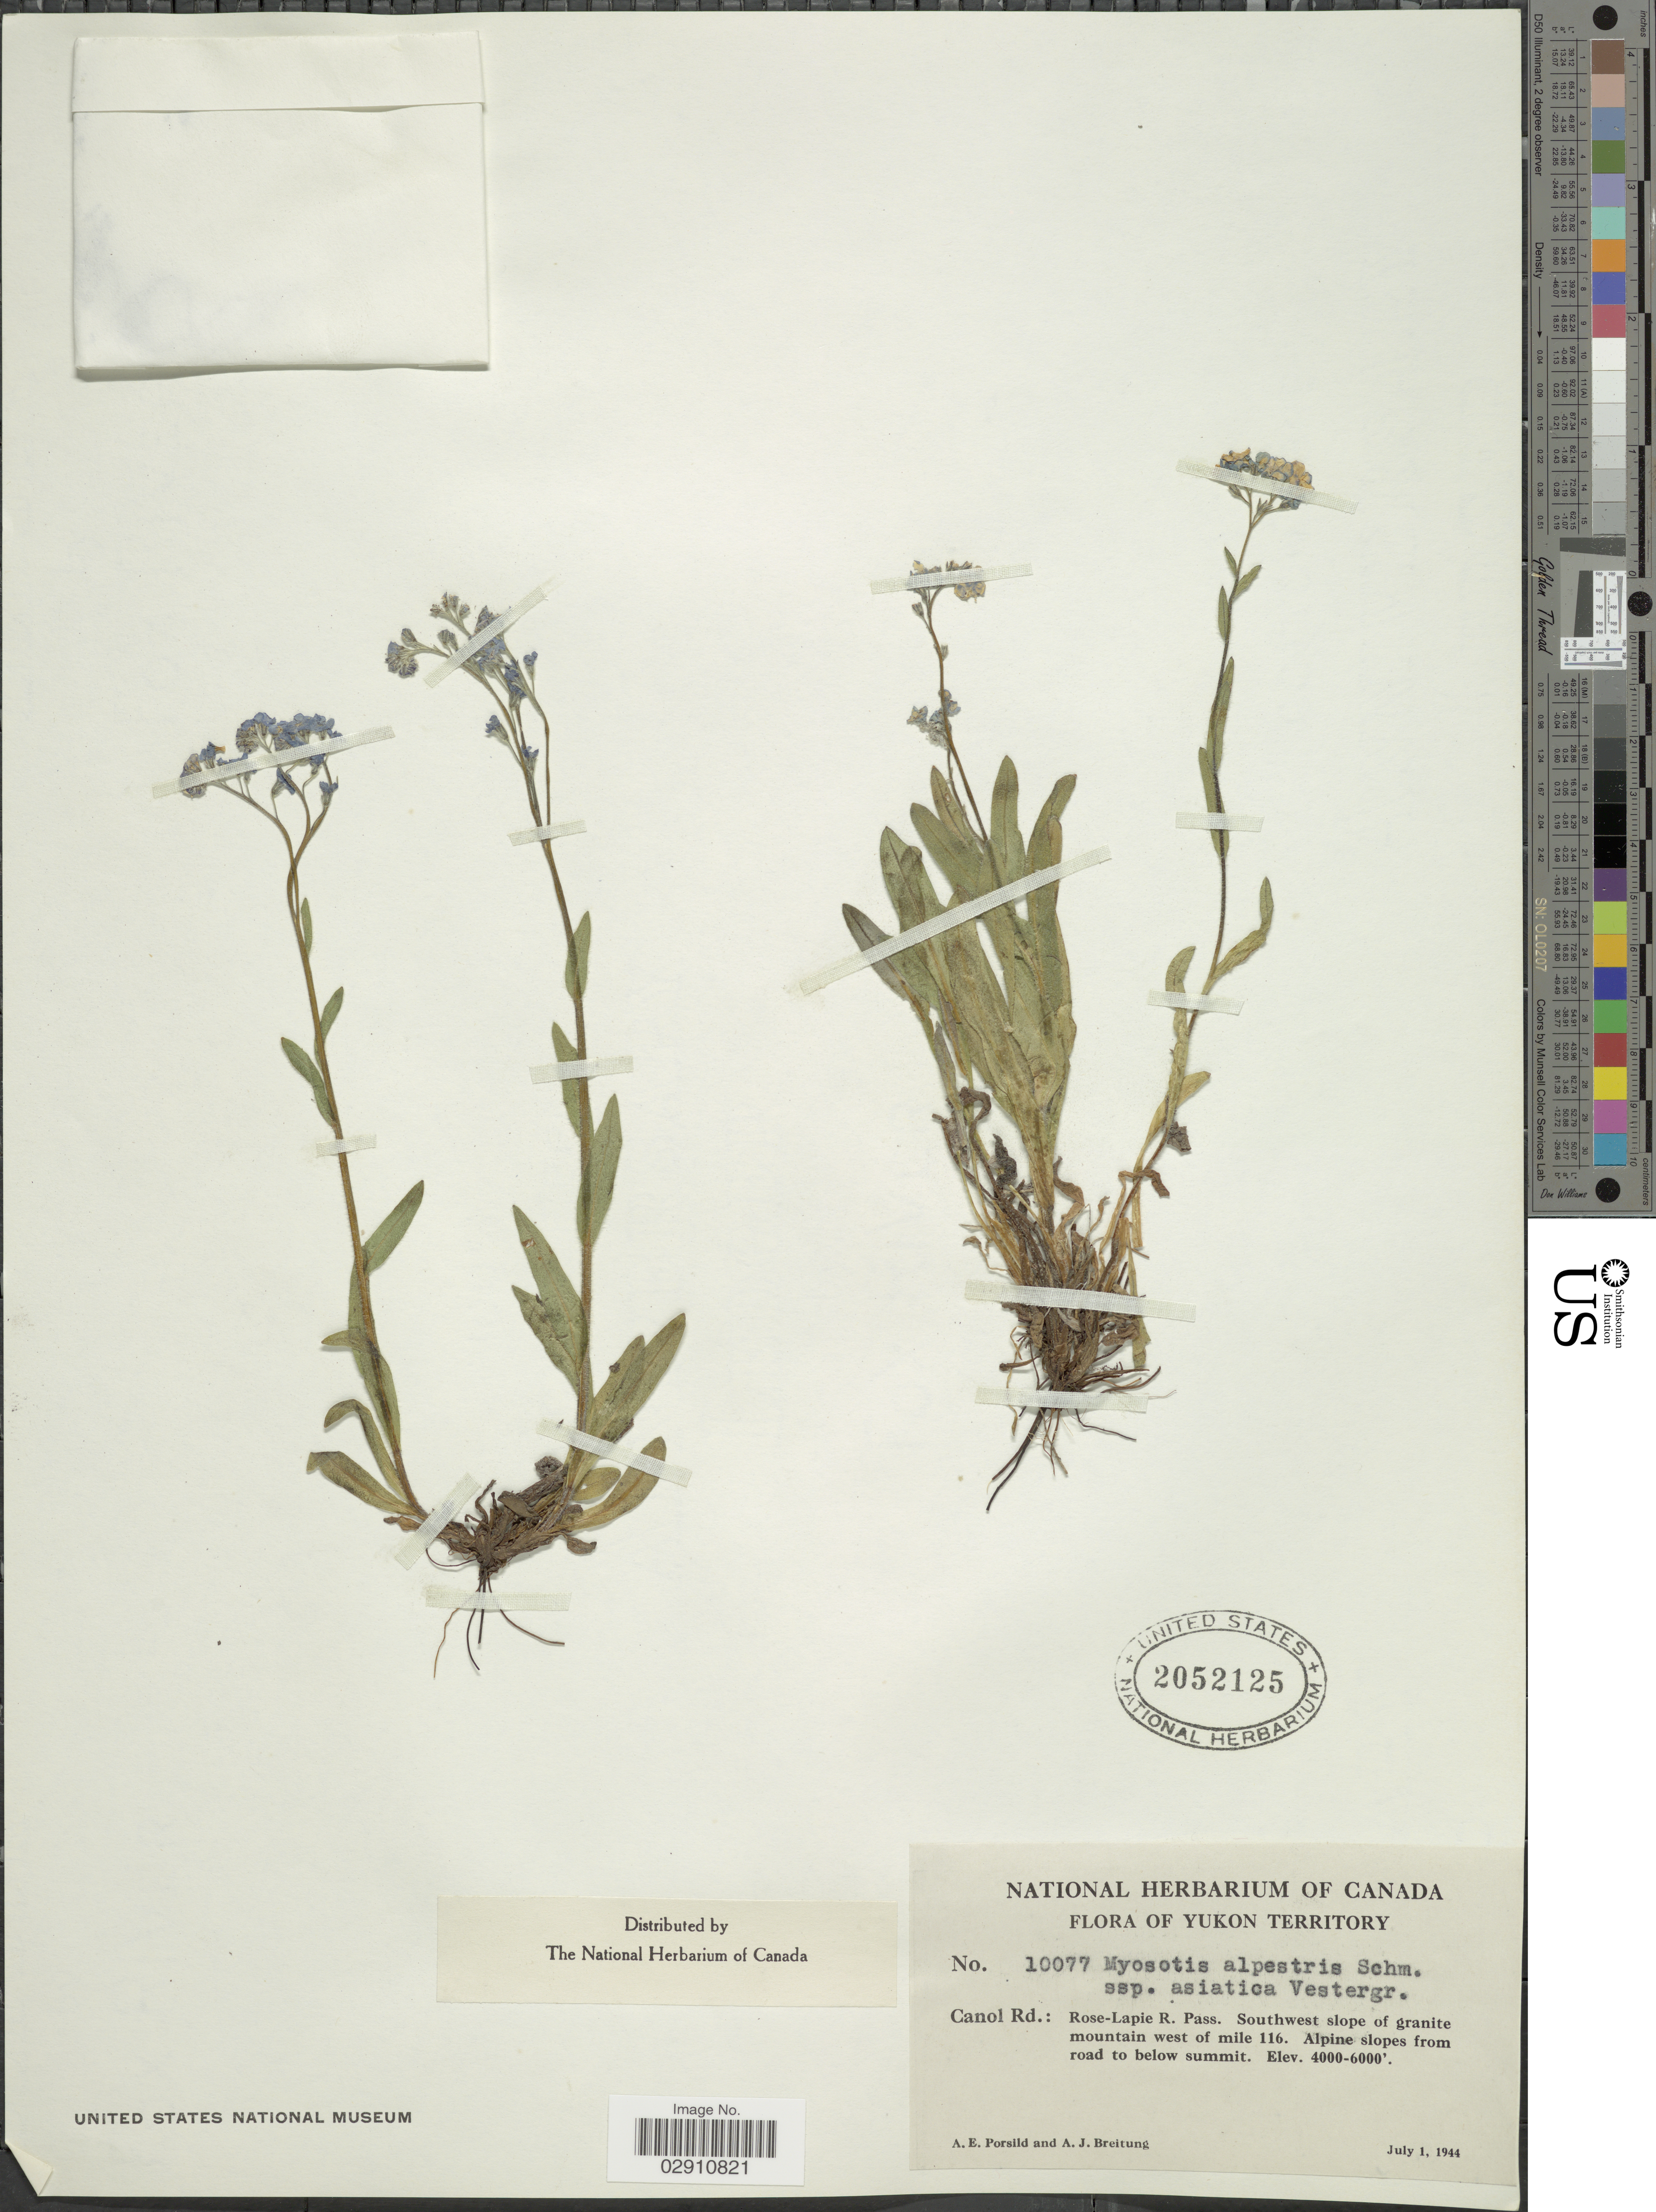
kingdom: Plantae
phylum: Tracheophyta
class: Magnoliopsida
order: Boraginales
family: Boraginaceae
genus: Myosotis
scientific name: Myosotis alpestris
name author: F.W. Schmidt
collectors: A. E. Porsild & A. Breitung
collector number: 10077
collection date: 1944-07-01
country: Canada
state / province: Yukon Territory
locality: Canol Rd.: Rose-Lapie R. Pass. Southwest slope of granite mountain west of mile 116. Alpine slopes from road to below summit.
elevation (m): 1219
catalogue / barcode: US 2052125